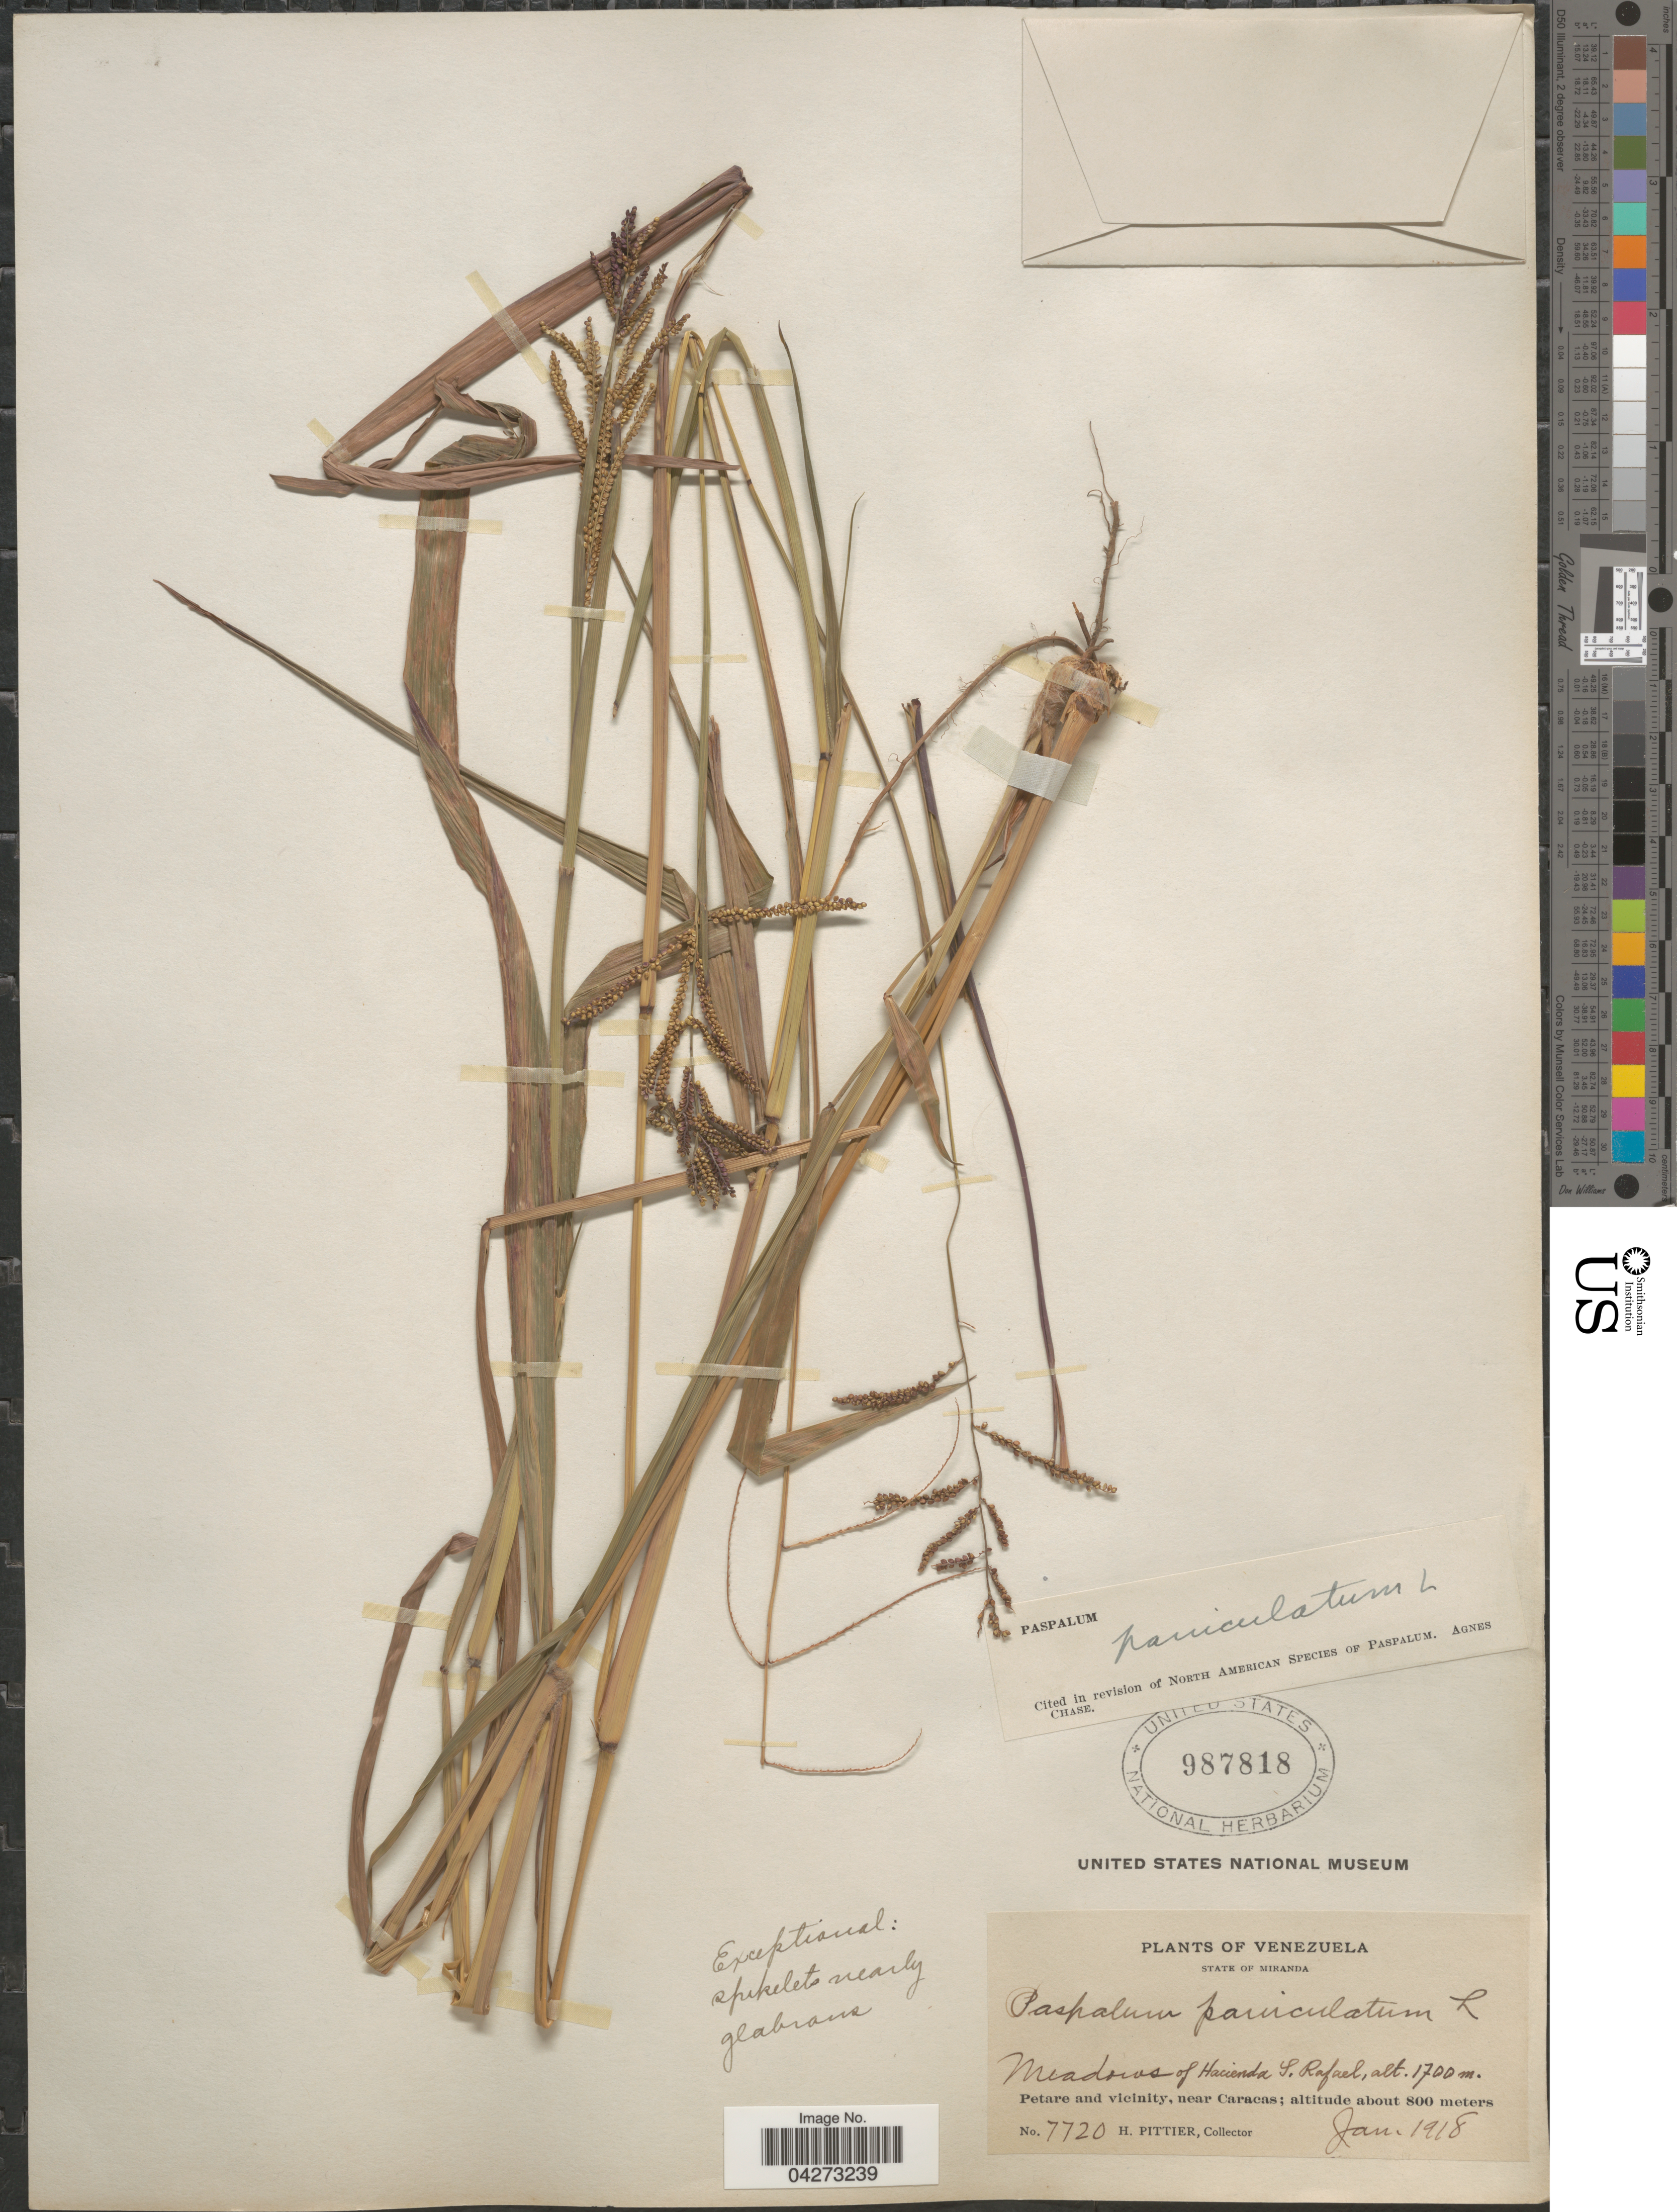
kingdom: Plantae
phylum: Tracheophyta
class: Liliopsida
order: Poales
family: Poaceae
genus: Paspalum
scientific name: Paspalum paniculatum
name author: L.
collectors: H. F. Pittier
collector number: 7720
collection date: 1918-01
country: Venezuela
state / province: Miranda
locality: Meadows of Hacienda S. Rafael. Petare and vicinity, near Caracas.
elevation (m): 1700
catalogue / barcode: US 987818